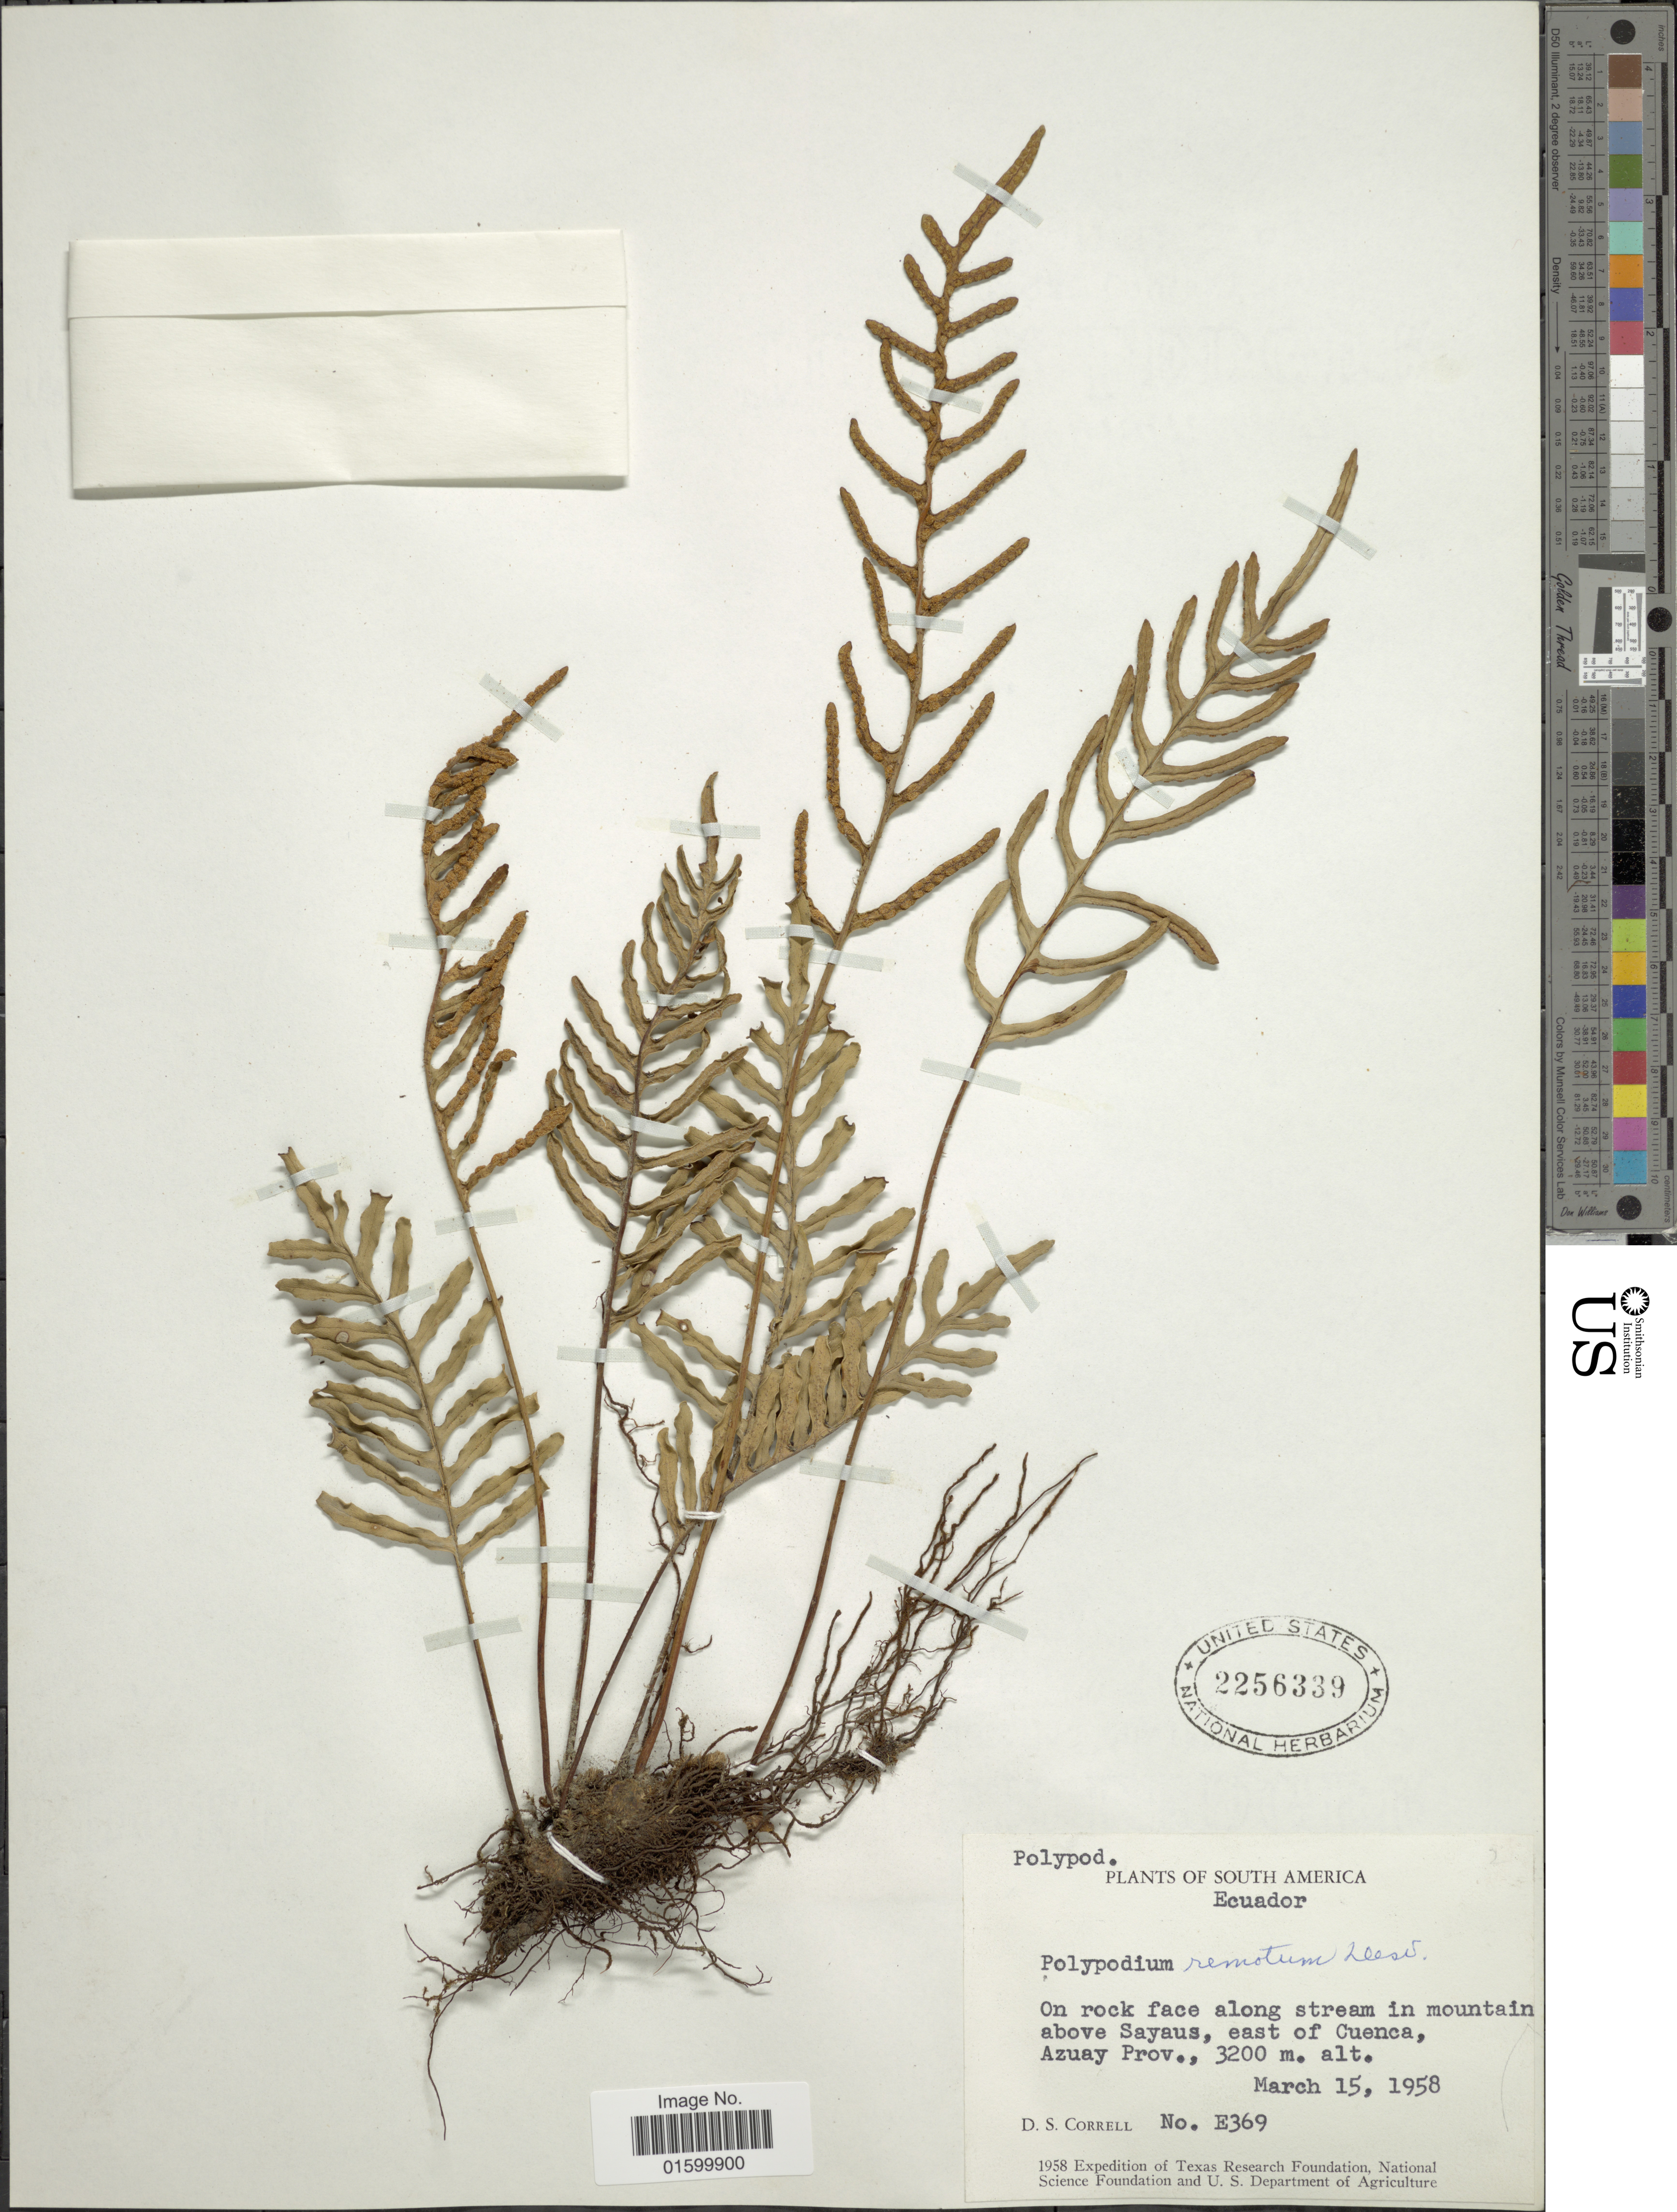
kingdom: Plantae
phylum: Tracheophyta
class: Polypodiopsida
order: Polypodiales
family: Polypodiaceae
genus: Pleopeltis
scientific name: Pleopeltis remota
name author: (Desv.) A.R. Sm.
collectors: D. S. Correll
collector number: E369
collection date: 1958-03-15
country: Ecuador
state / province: Azuay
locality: South America, mountain above Sayaus, east of Cuenca, Azuay Prov.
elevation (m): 3200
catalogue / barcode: US 2256339